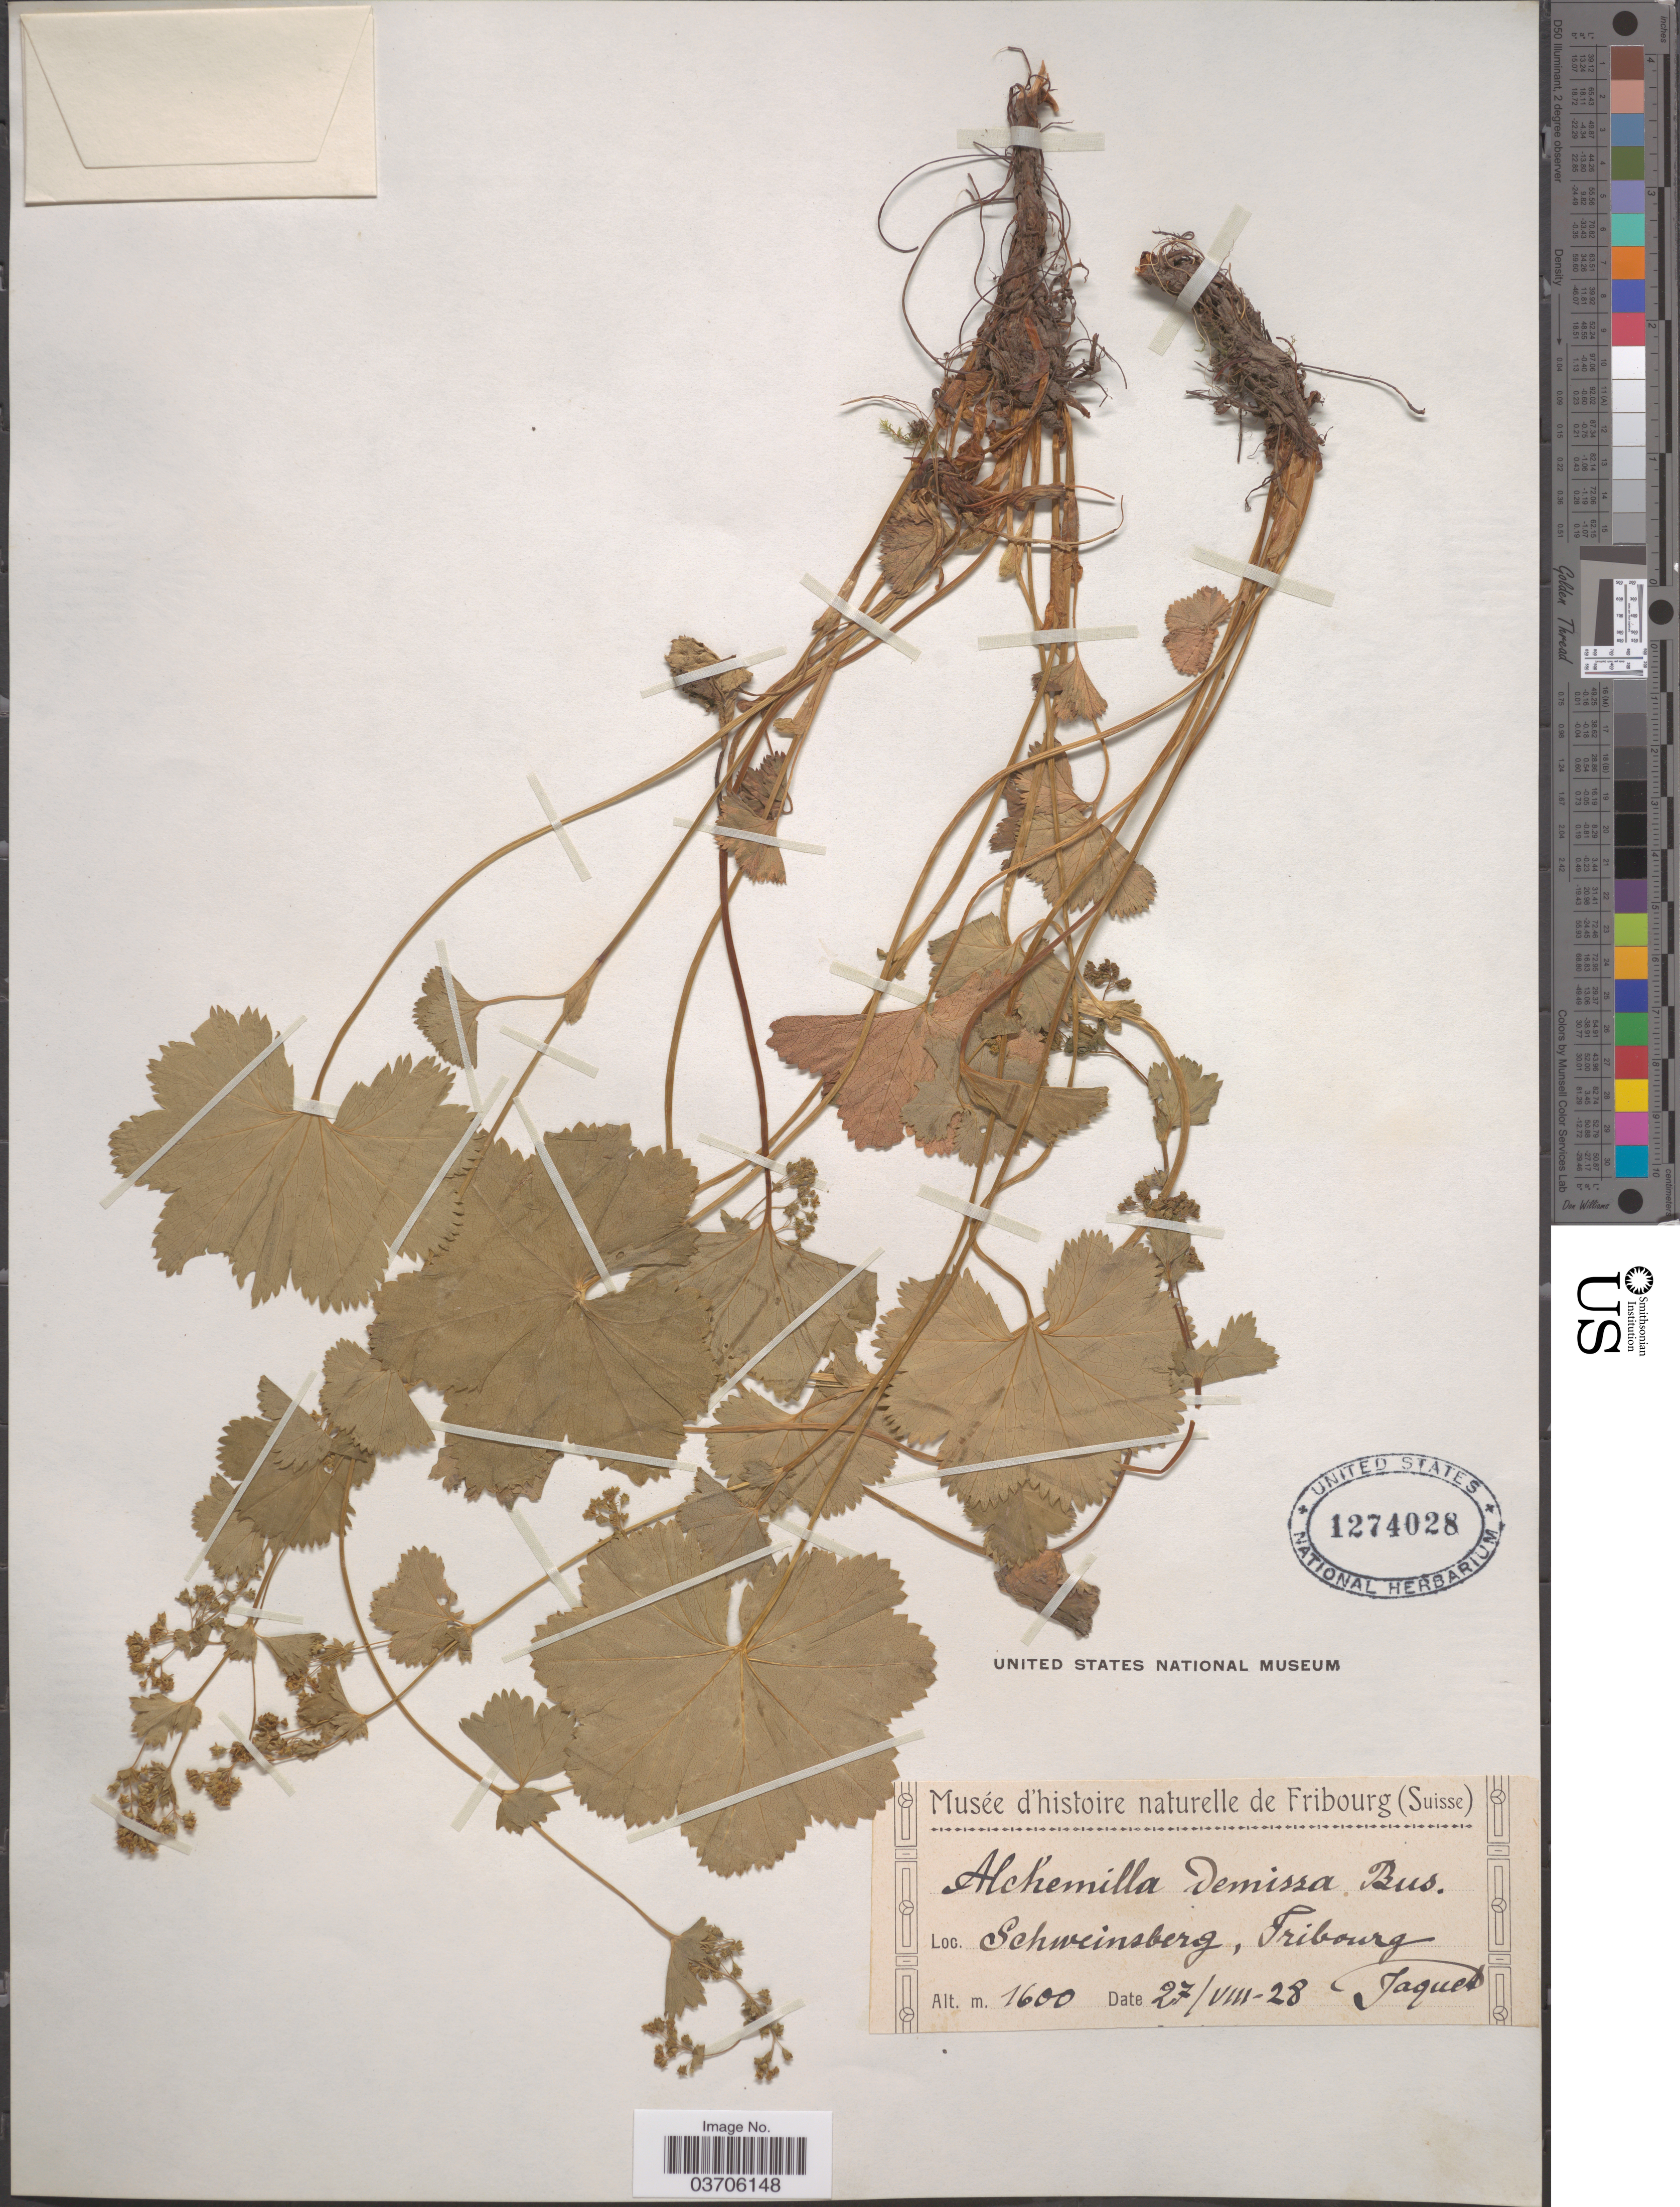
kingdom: Plantae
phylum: Tracheophyta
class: Magnoliopsida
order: Rosales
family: Rosaceae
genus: Alchemilla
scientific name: Alchemilla demissa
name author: Buser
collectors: -. Jaquet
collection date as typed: Transcribed d/m/y: 27/8/28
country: Switzerland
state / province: Fribourg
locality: Schweinsberg.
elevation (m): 1600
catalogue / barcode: US 1274028